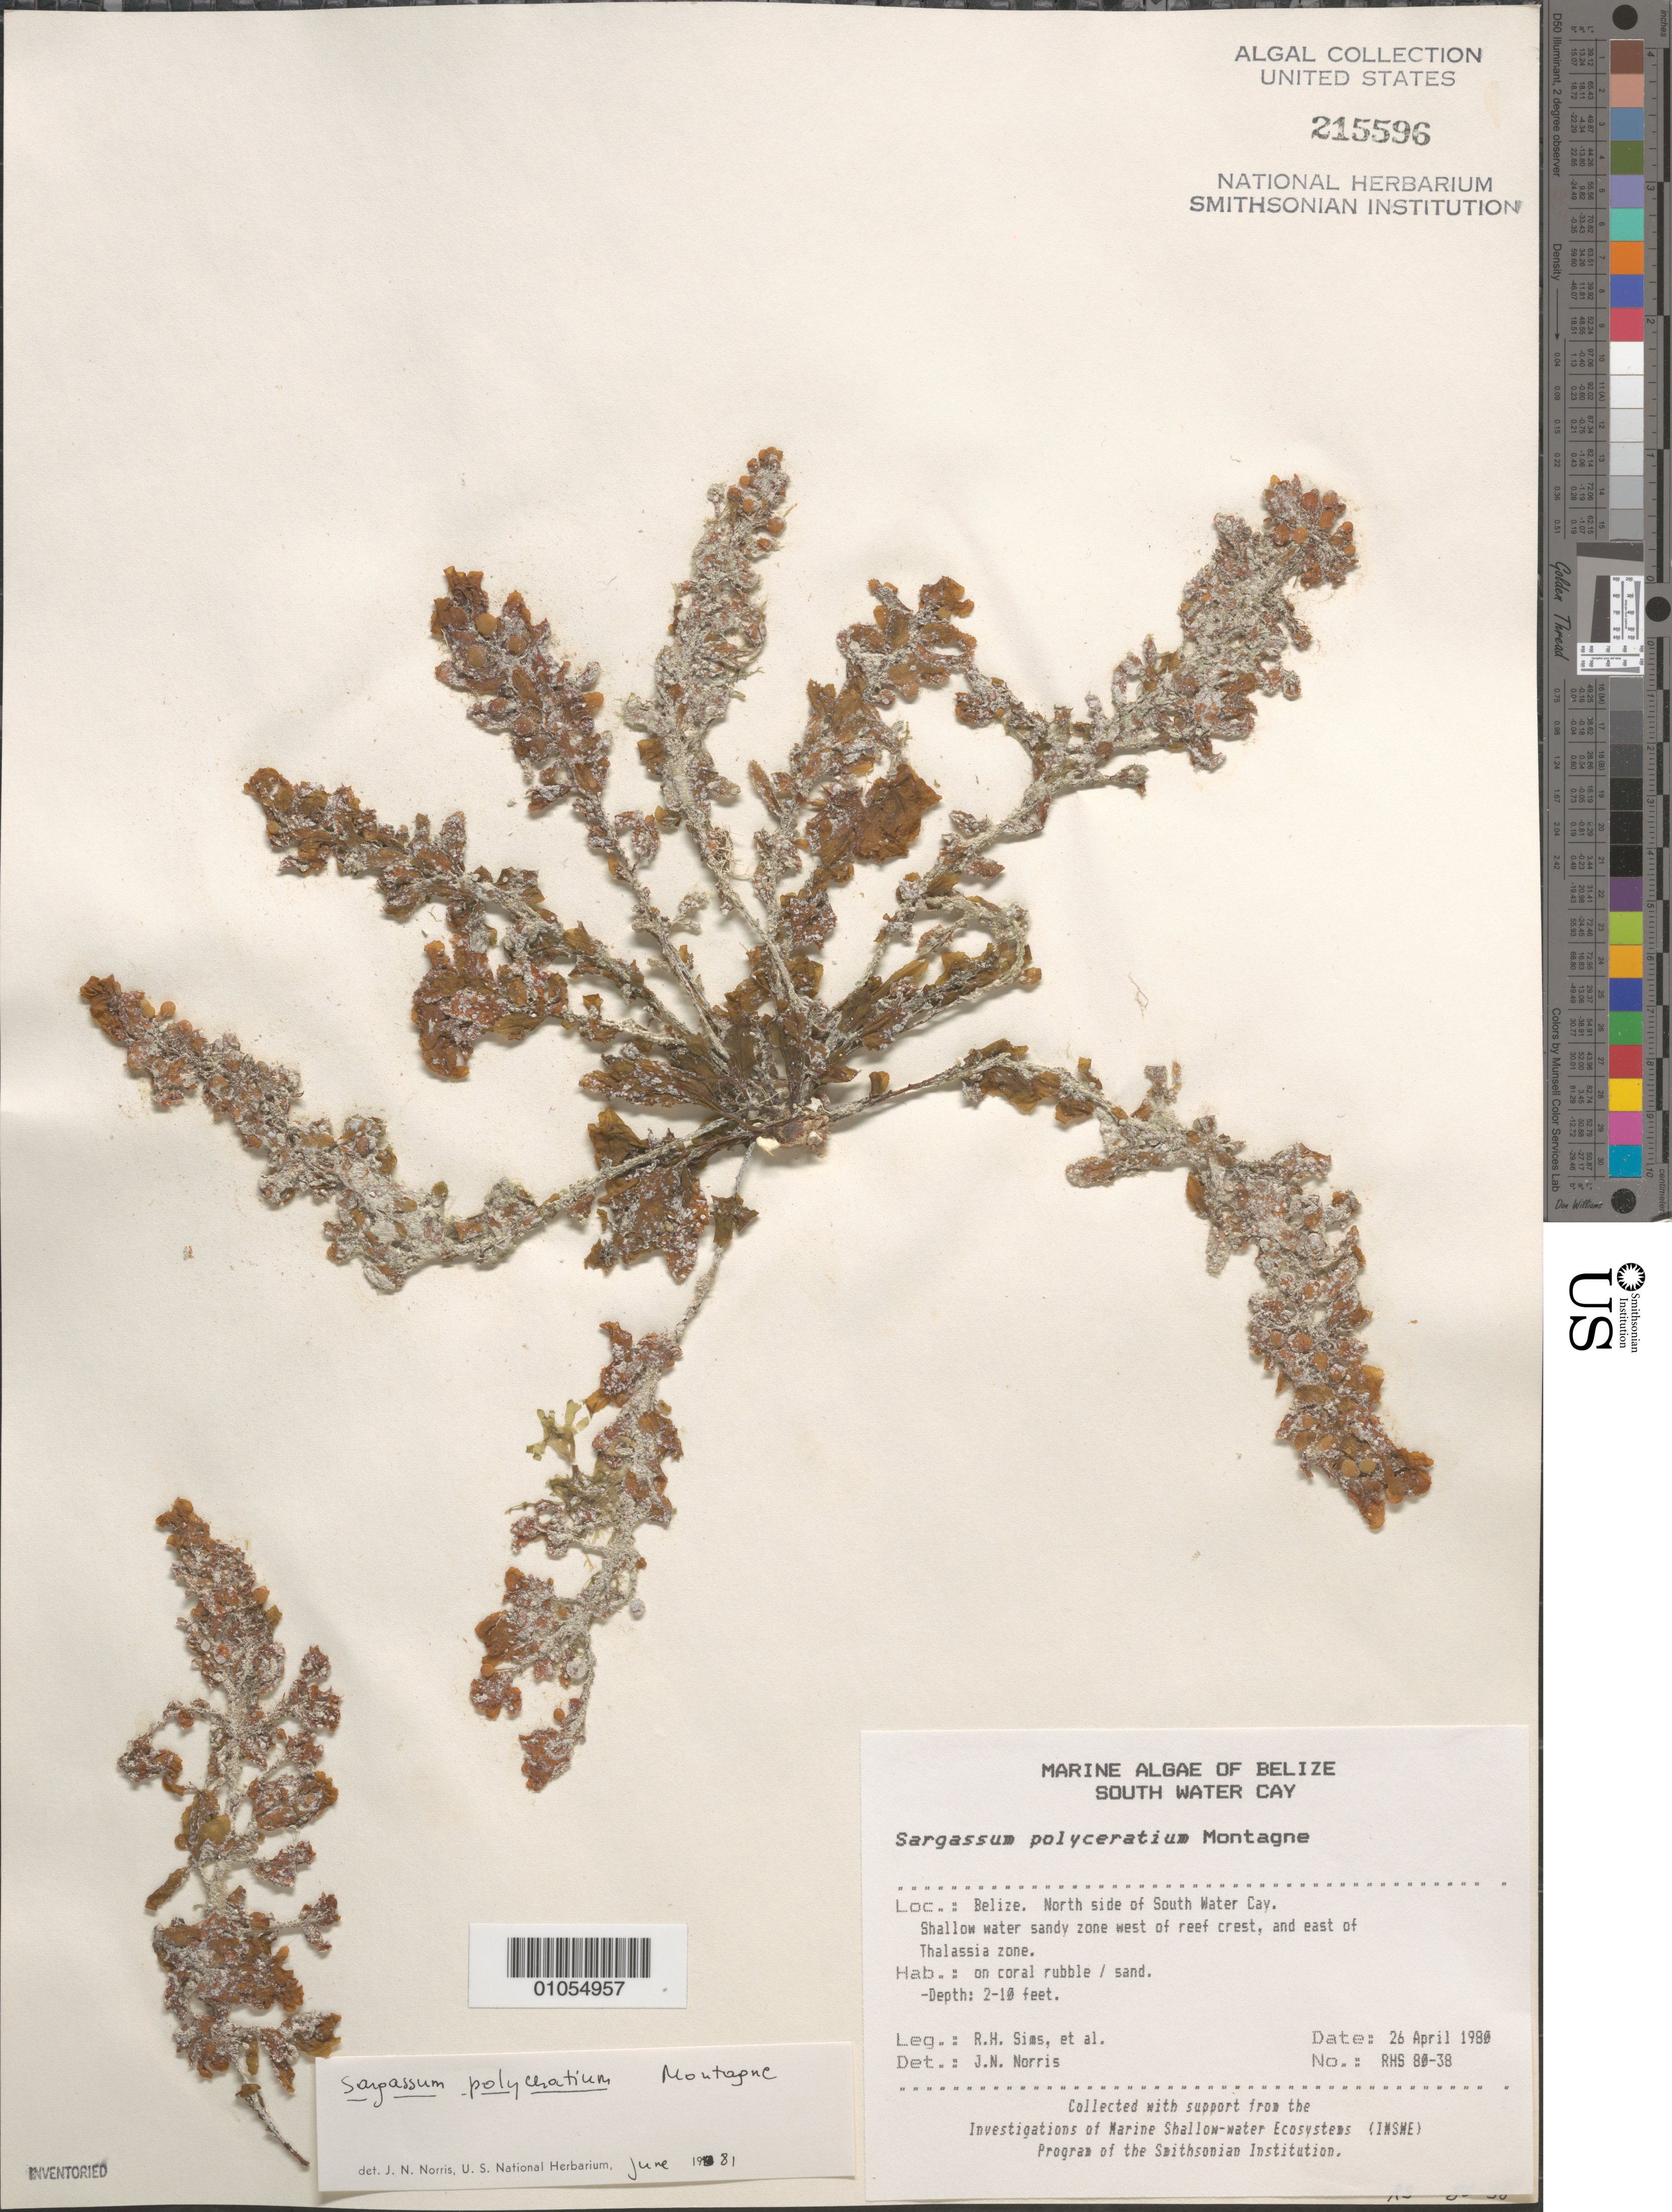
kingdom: Chromista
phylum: Ochrophyta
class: Phaeophyceae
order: Fucales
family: Sargassaceae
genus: Sargassum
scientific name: Sargassum polyceratium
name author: Mont.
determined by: Norris, James N.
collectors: R. H. Sims & et al.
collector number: RHS 80-38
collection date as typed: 26 Apr 1980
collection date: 1980-04-26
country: Belize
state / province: Stann Creek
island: South Water Cay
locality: Northern side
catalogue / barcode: US 215596